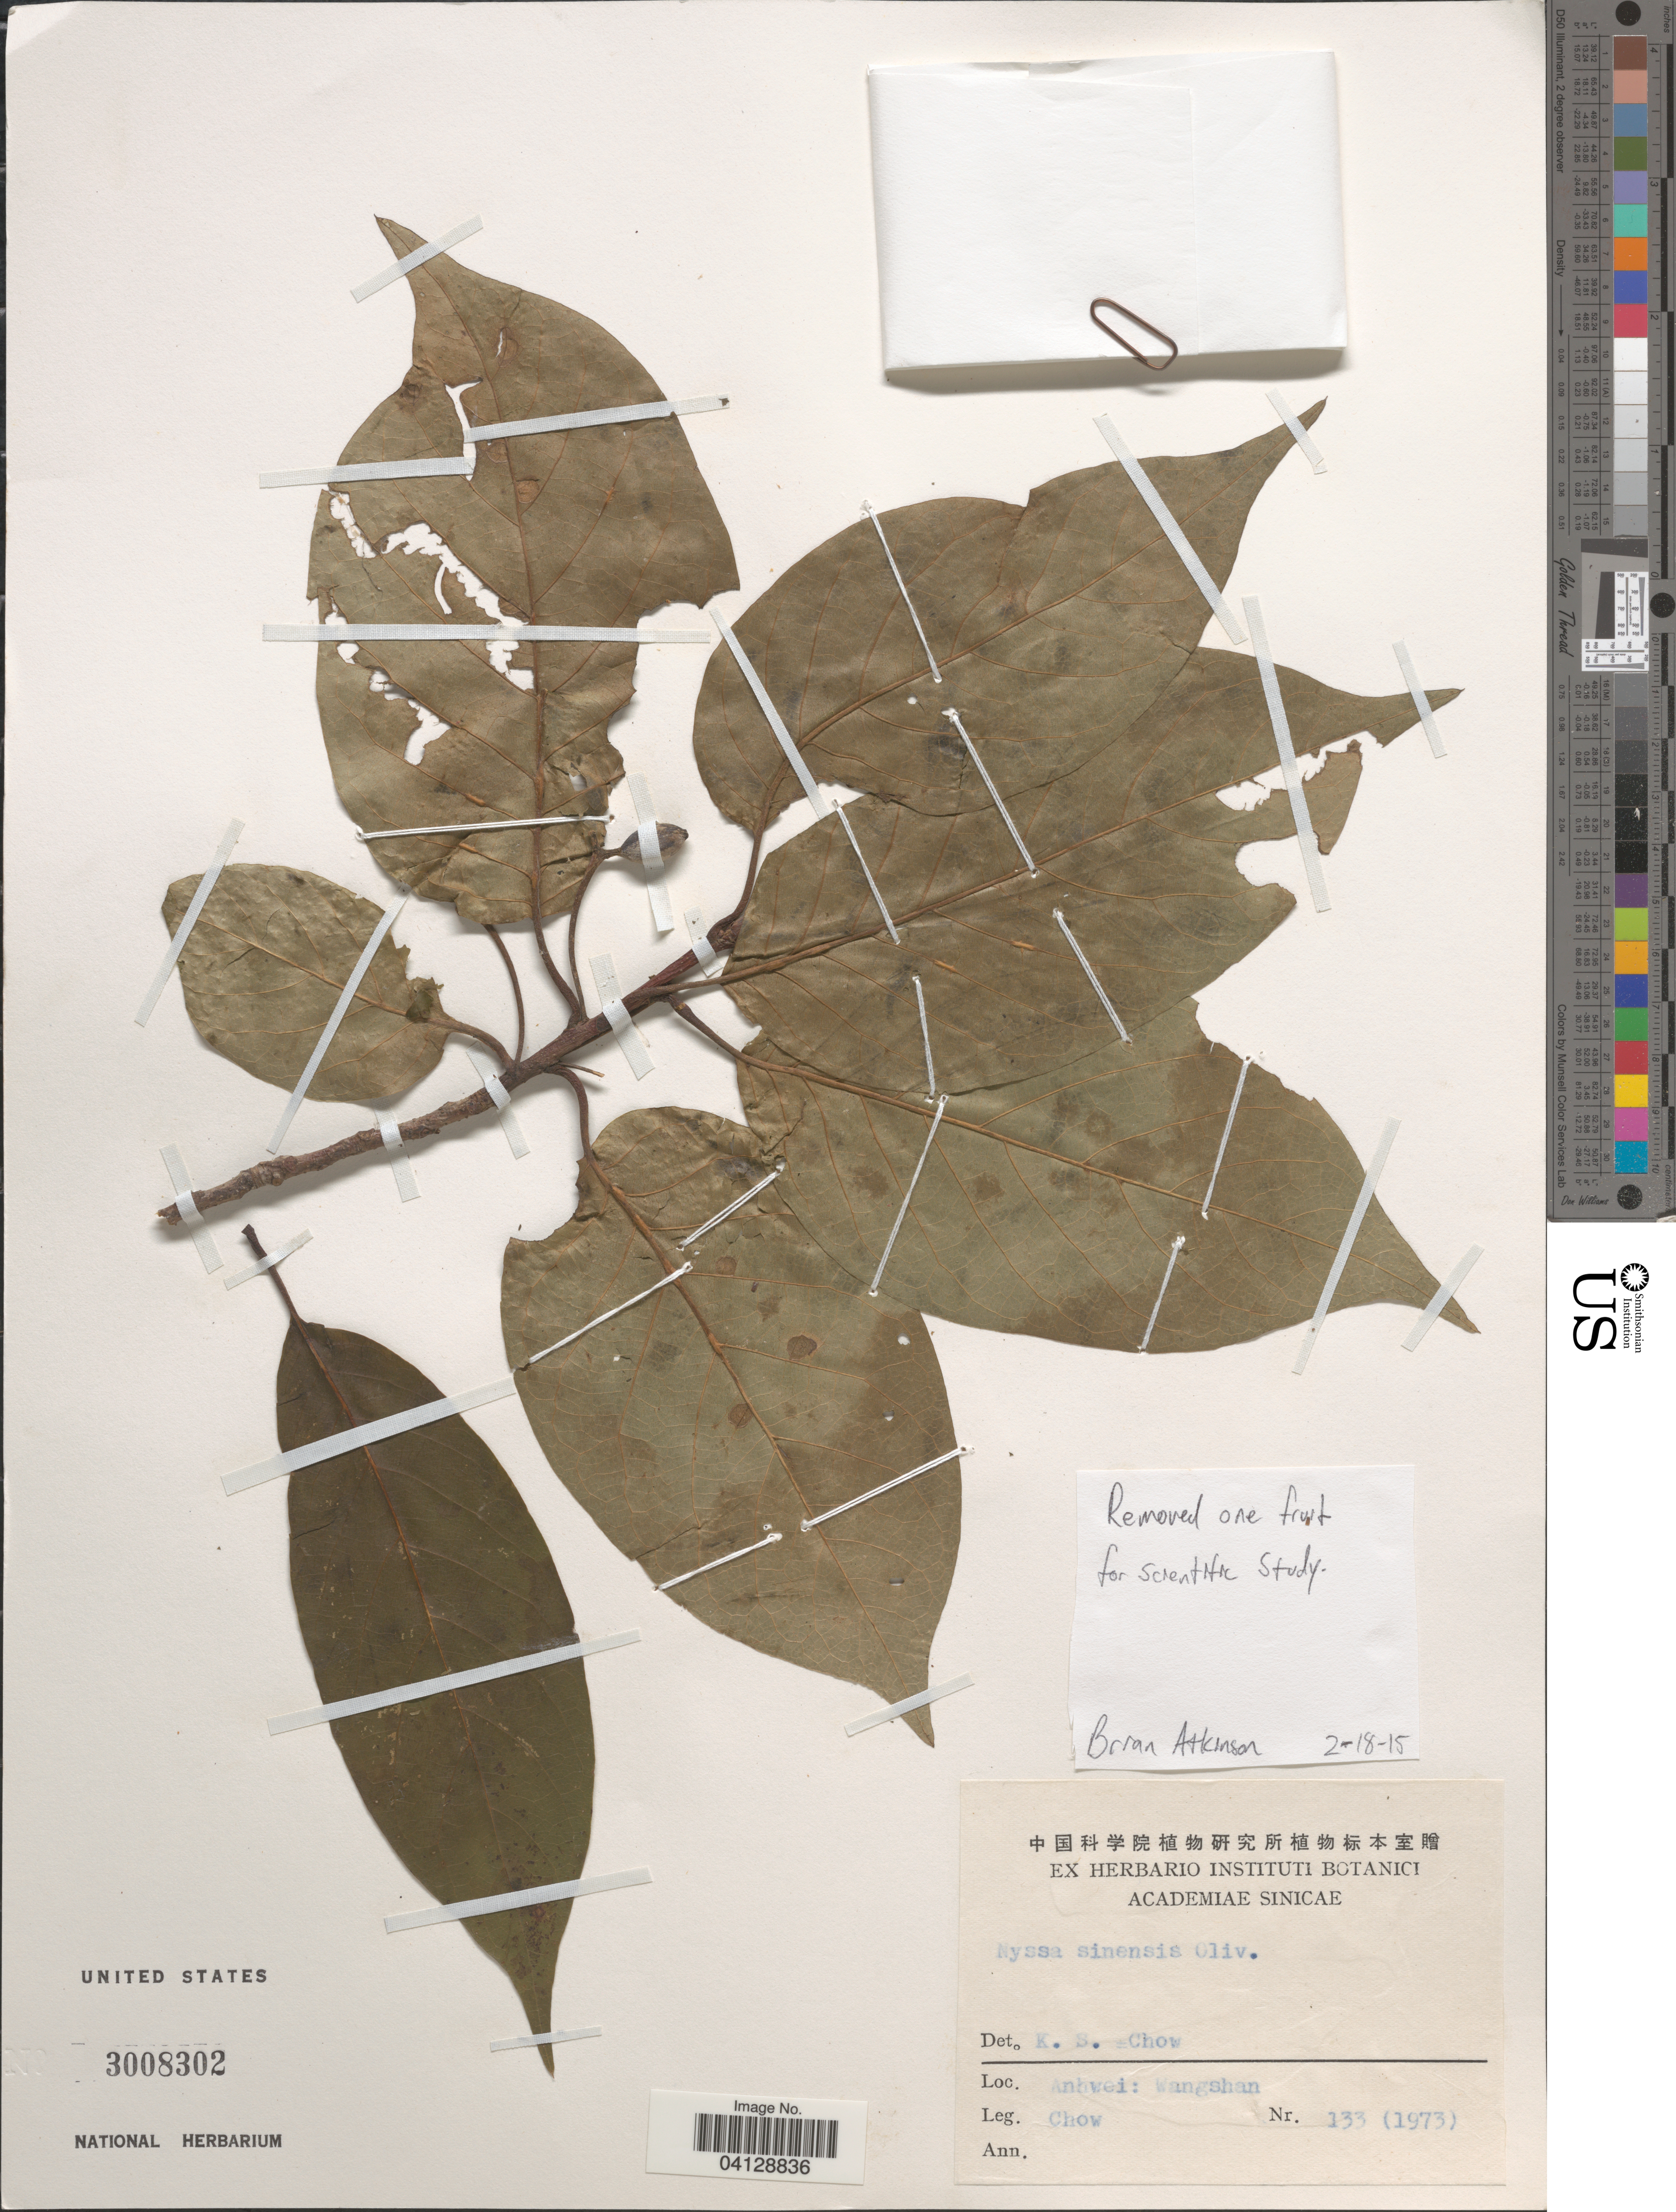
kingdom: Plantae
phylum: Tracheophyta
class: Magnoliopsida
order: Cornales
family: Nyssaceae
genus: Nyssa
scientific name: Nyssa sinensis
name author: Oliv. in Hook.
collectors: K. S. Chow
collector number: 133(1973)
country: China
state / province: Anhui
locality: Anhwei: Wangshan.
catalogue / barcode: US 3008302